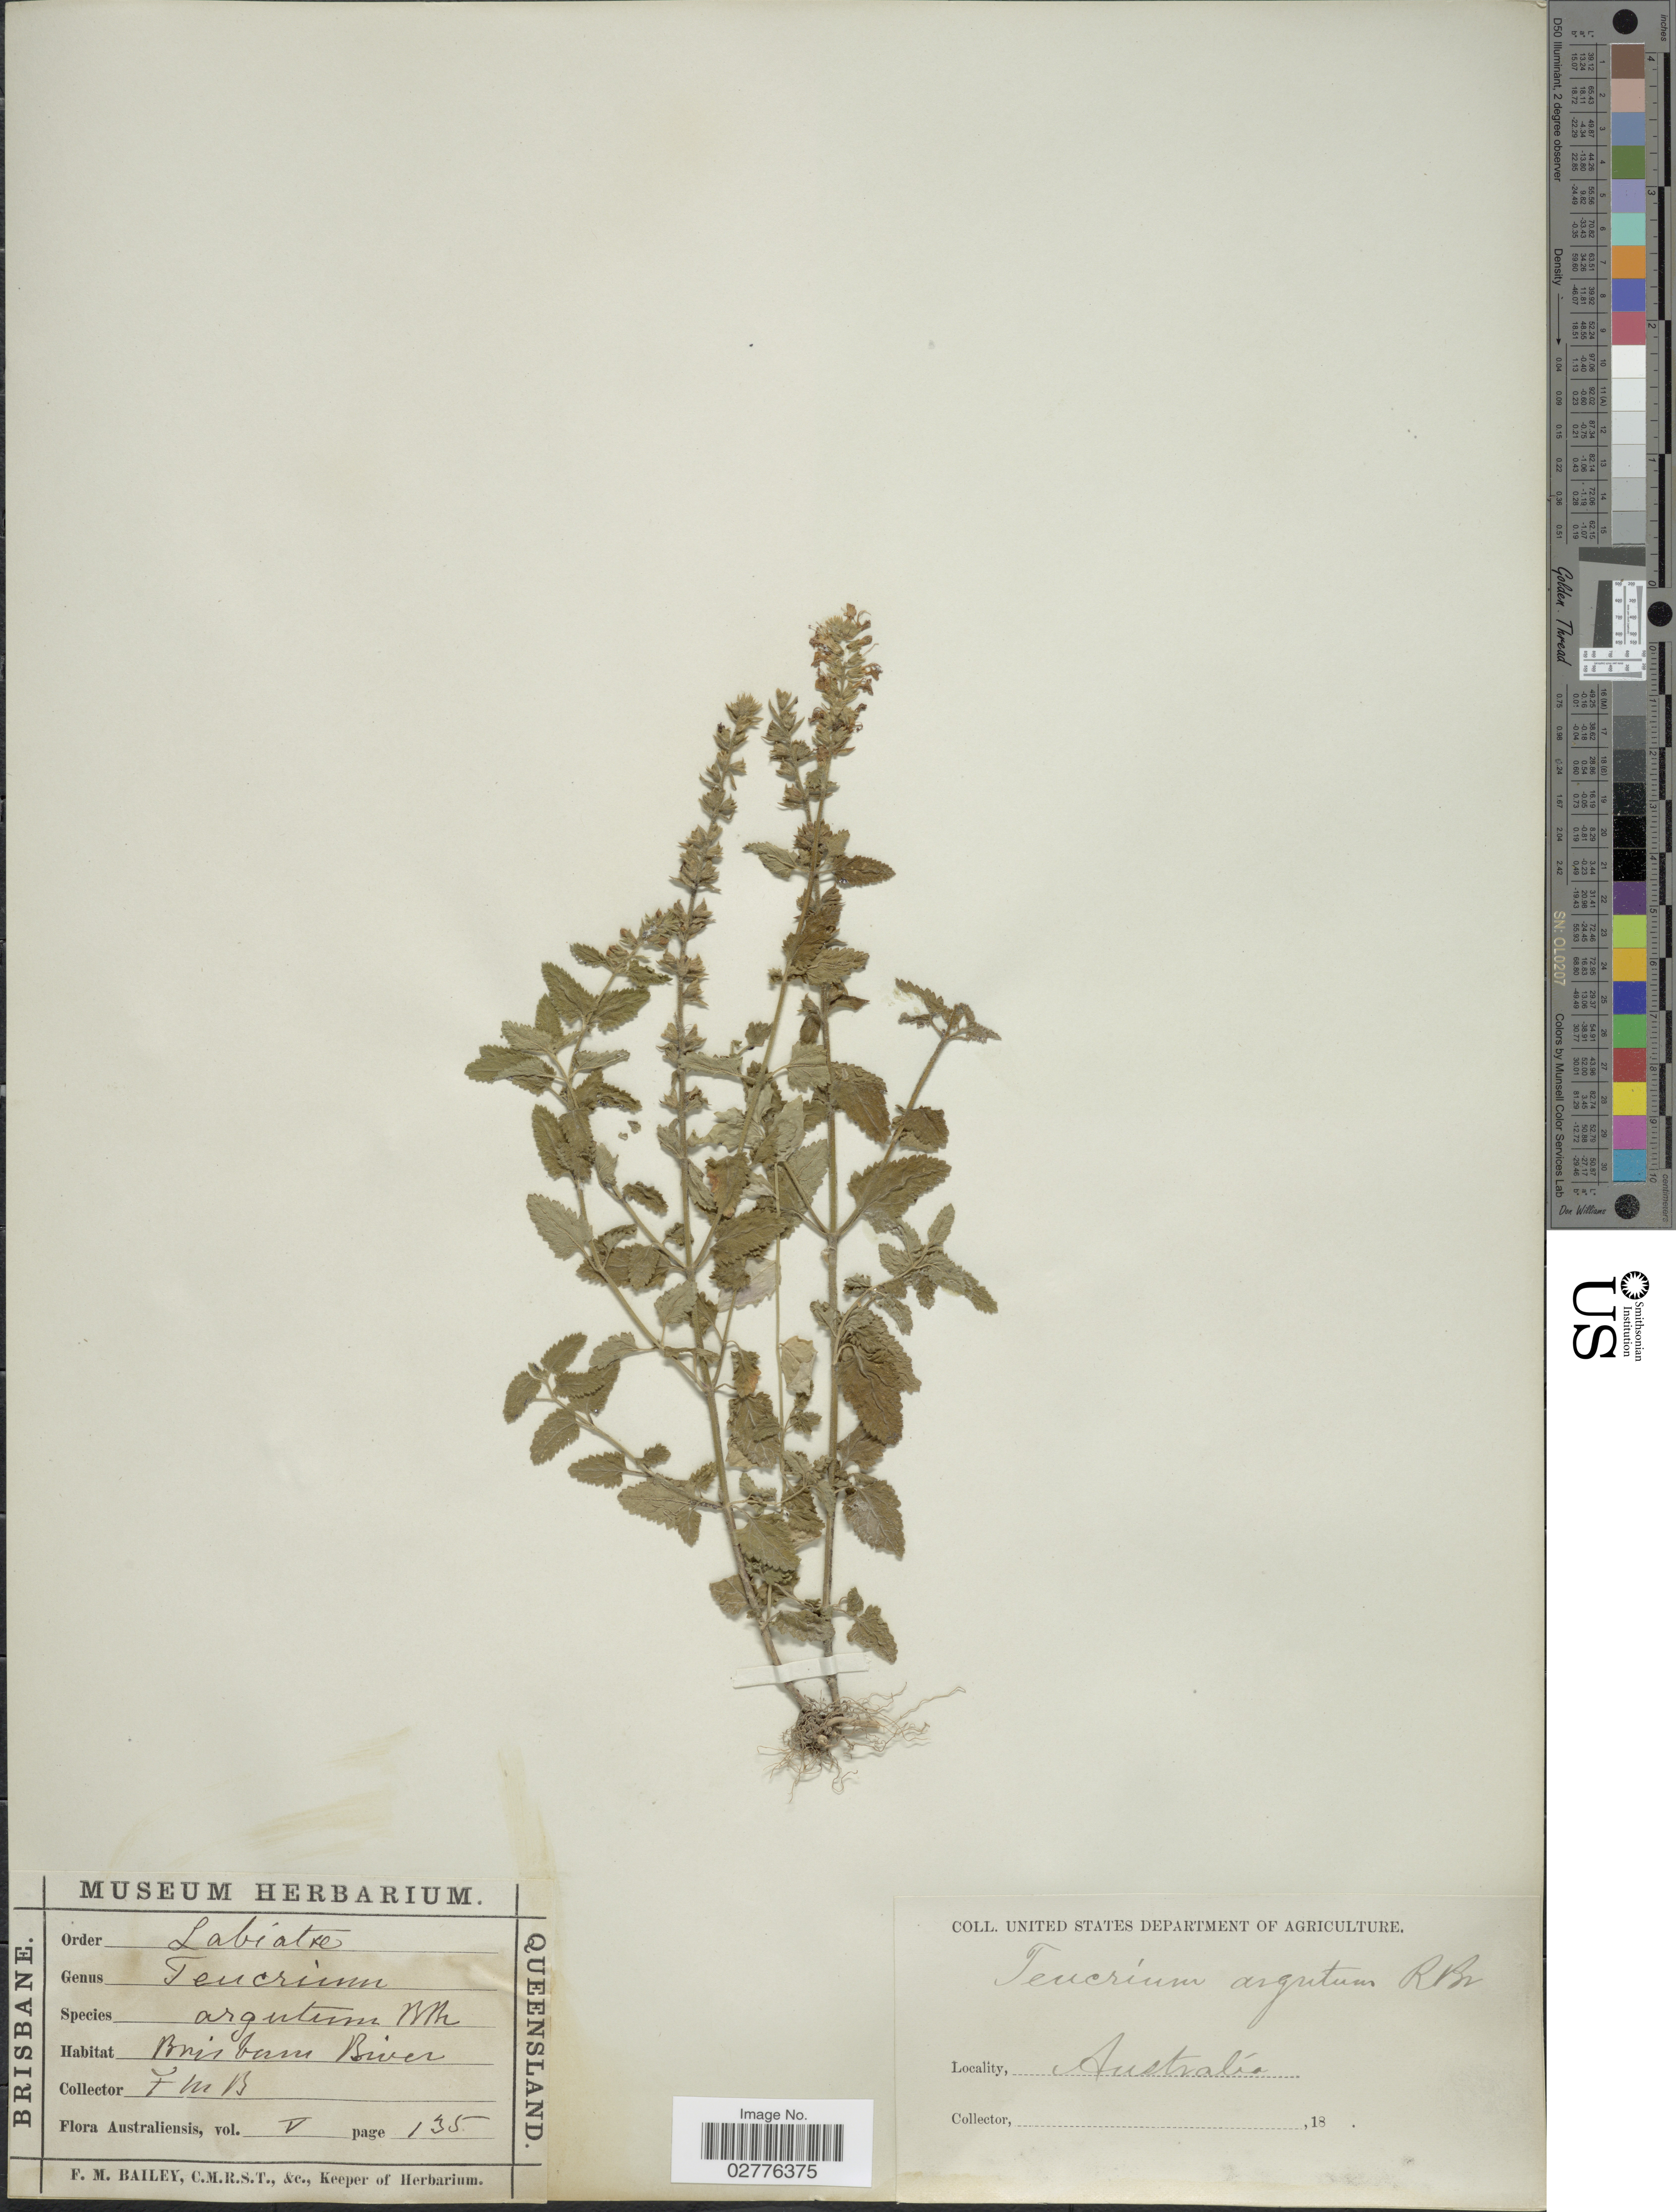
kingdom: Plantae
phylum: Tracheophyta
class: Magnoliopsida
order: Lamiales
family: Lamiaceae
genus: Teucrium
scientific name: Teucrium argutum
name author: R. Br.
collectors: F. M. Bailey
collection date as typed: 18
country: Australia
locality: Brisbane River